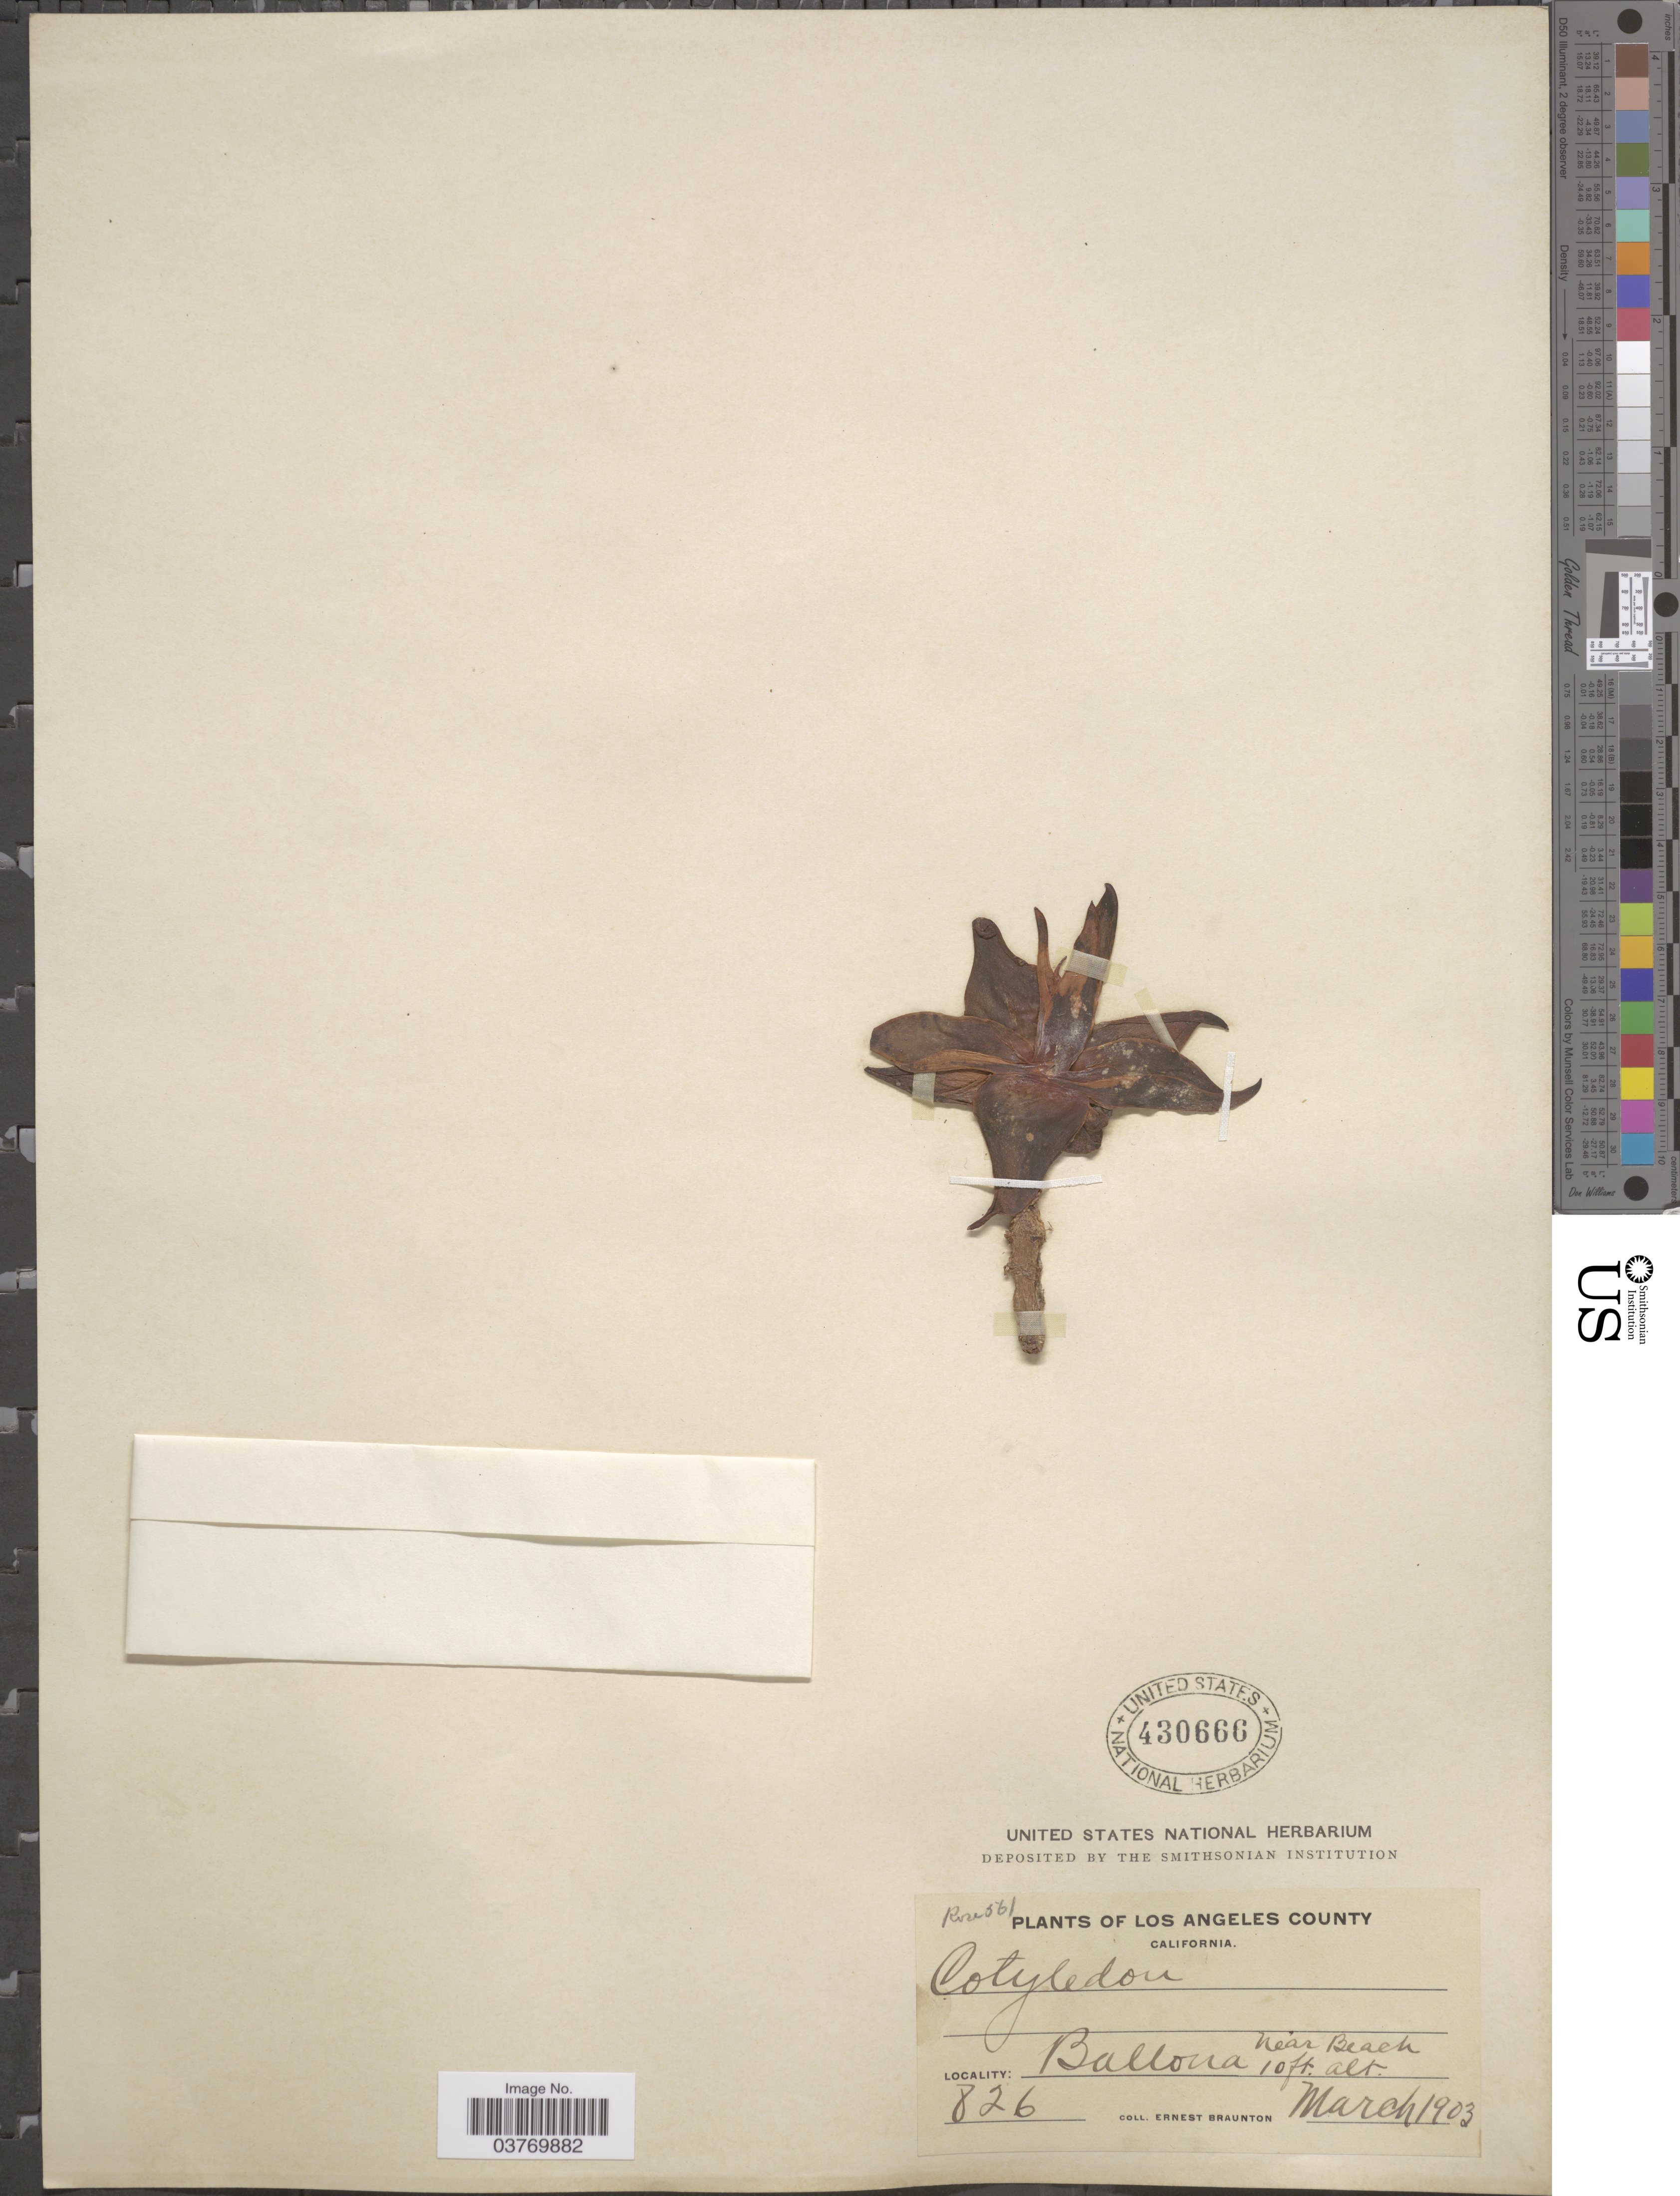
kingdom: Plantae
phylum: Tracheophyta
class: Magnoliopsida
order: Saxifragales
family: Crassulaceae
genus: Dudleya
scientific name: Dudleya sp.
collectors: E. Braunton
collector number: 826/Rose 561?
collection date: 1903-03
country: United States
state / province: California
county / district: Los Angeles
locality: Los Angeles County. Ballona near Beach.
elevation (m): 3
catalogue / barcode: US 430666